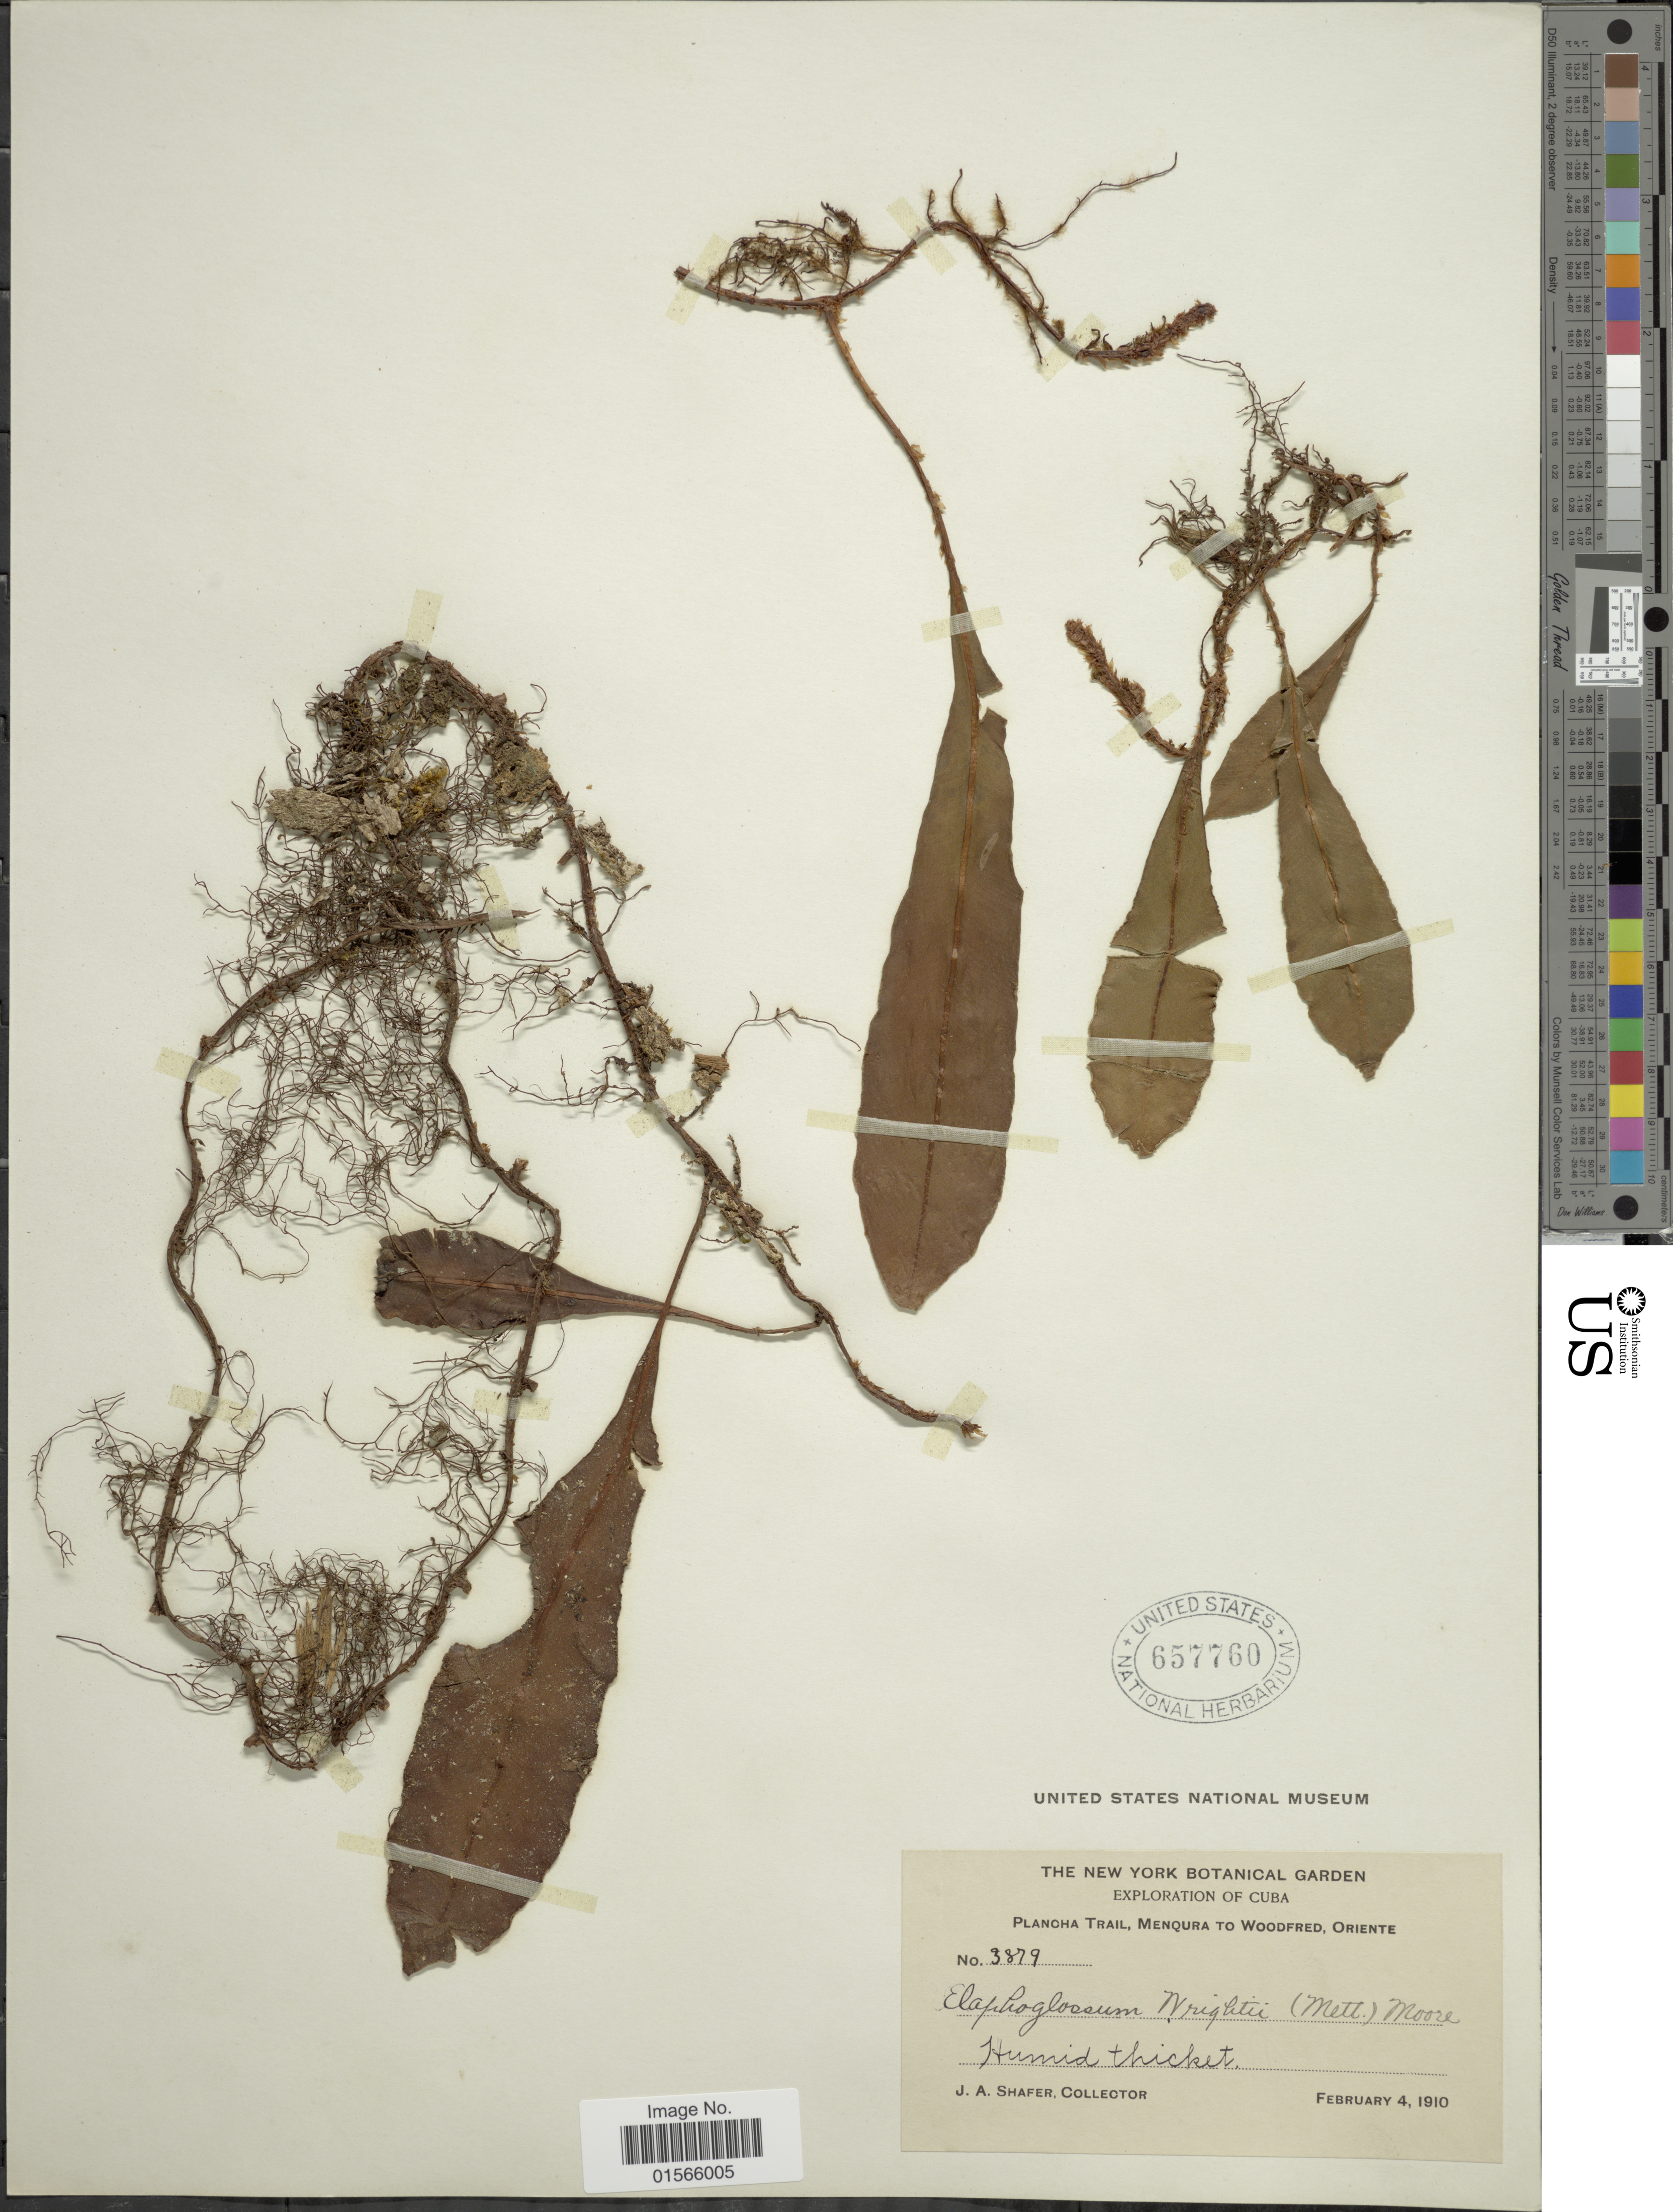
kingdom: Plantae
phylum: Tracheophyta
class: Polypodiopsida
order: Polypodiales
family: Dryopteridaceae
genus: Elaphoglossum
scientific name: Elaphoglossum wrightii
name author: (Mett. ex D.C. Eaton) T. Moore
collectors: J. A. Shafer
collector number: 3879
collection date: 1910-02-04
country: Cuba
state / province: Oriente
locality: Plancha Trail, Menqura to Woodred, Humid thicket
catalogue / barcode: US 657760